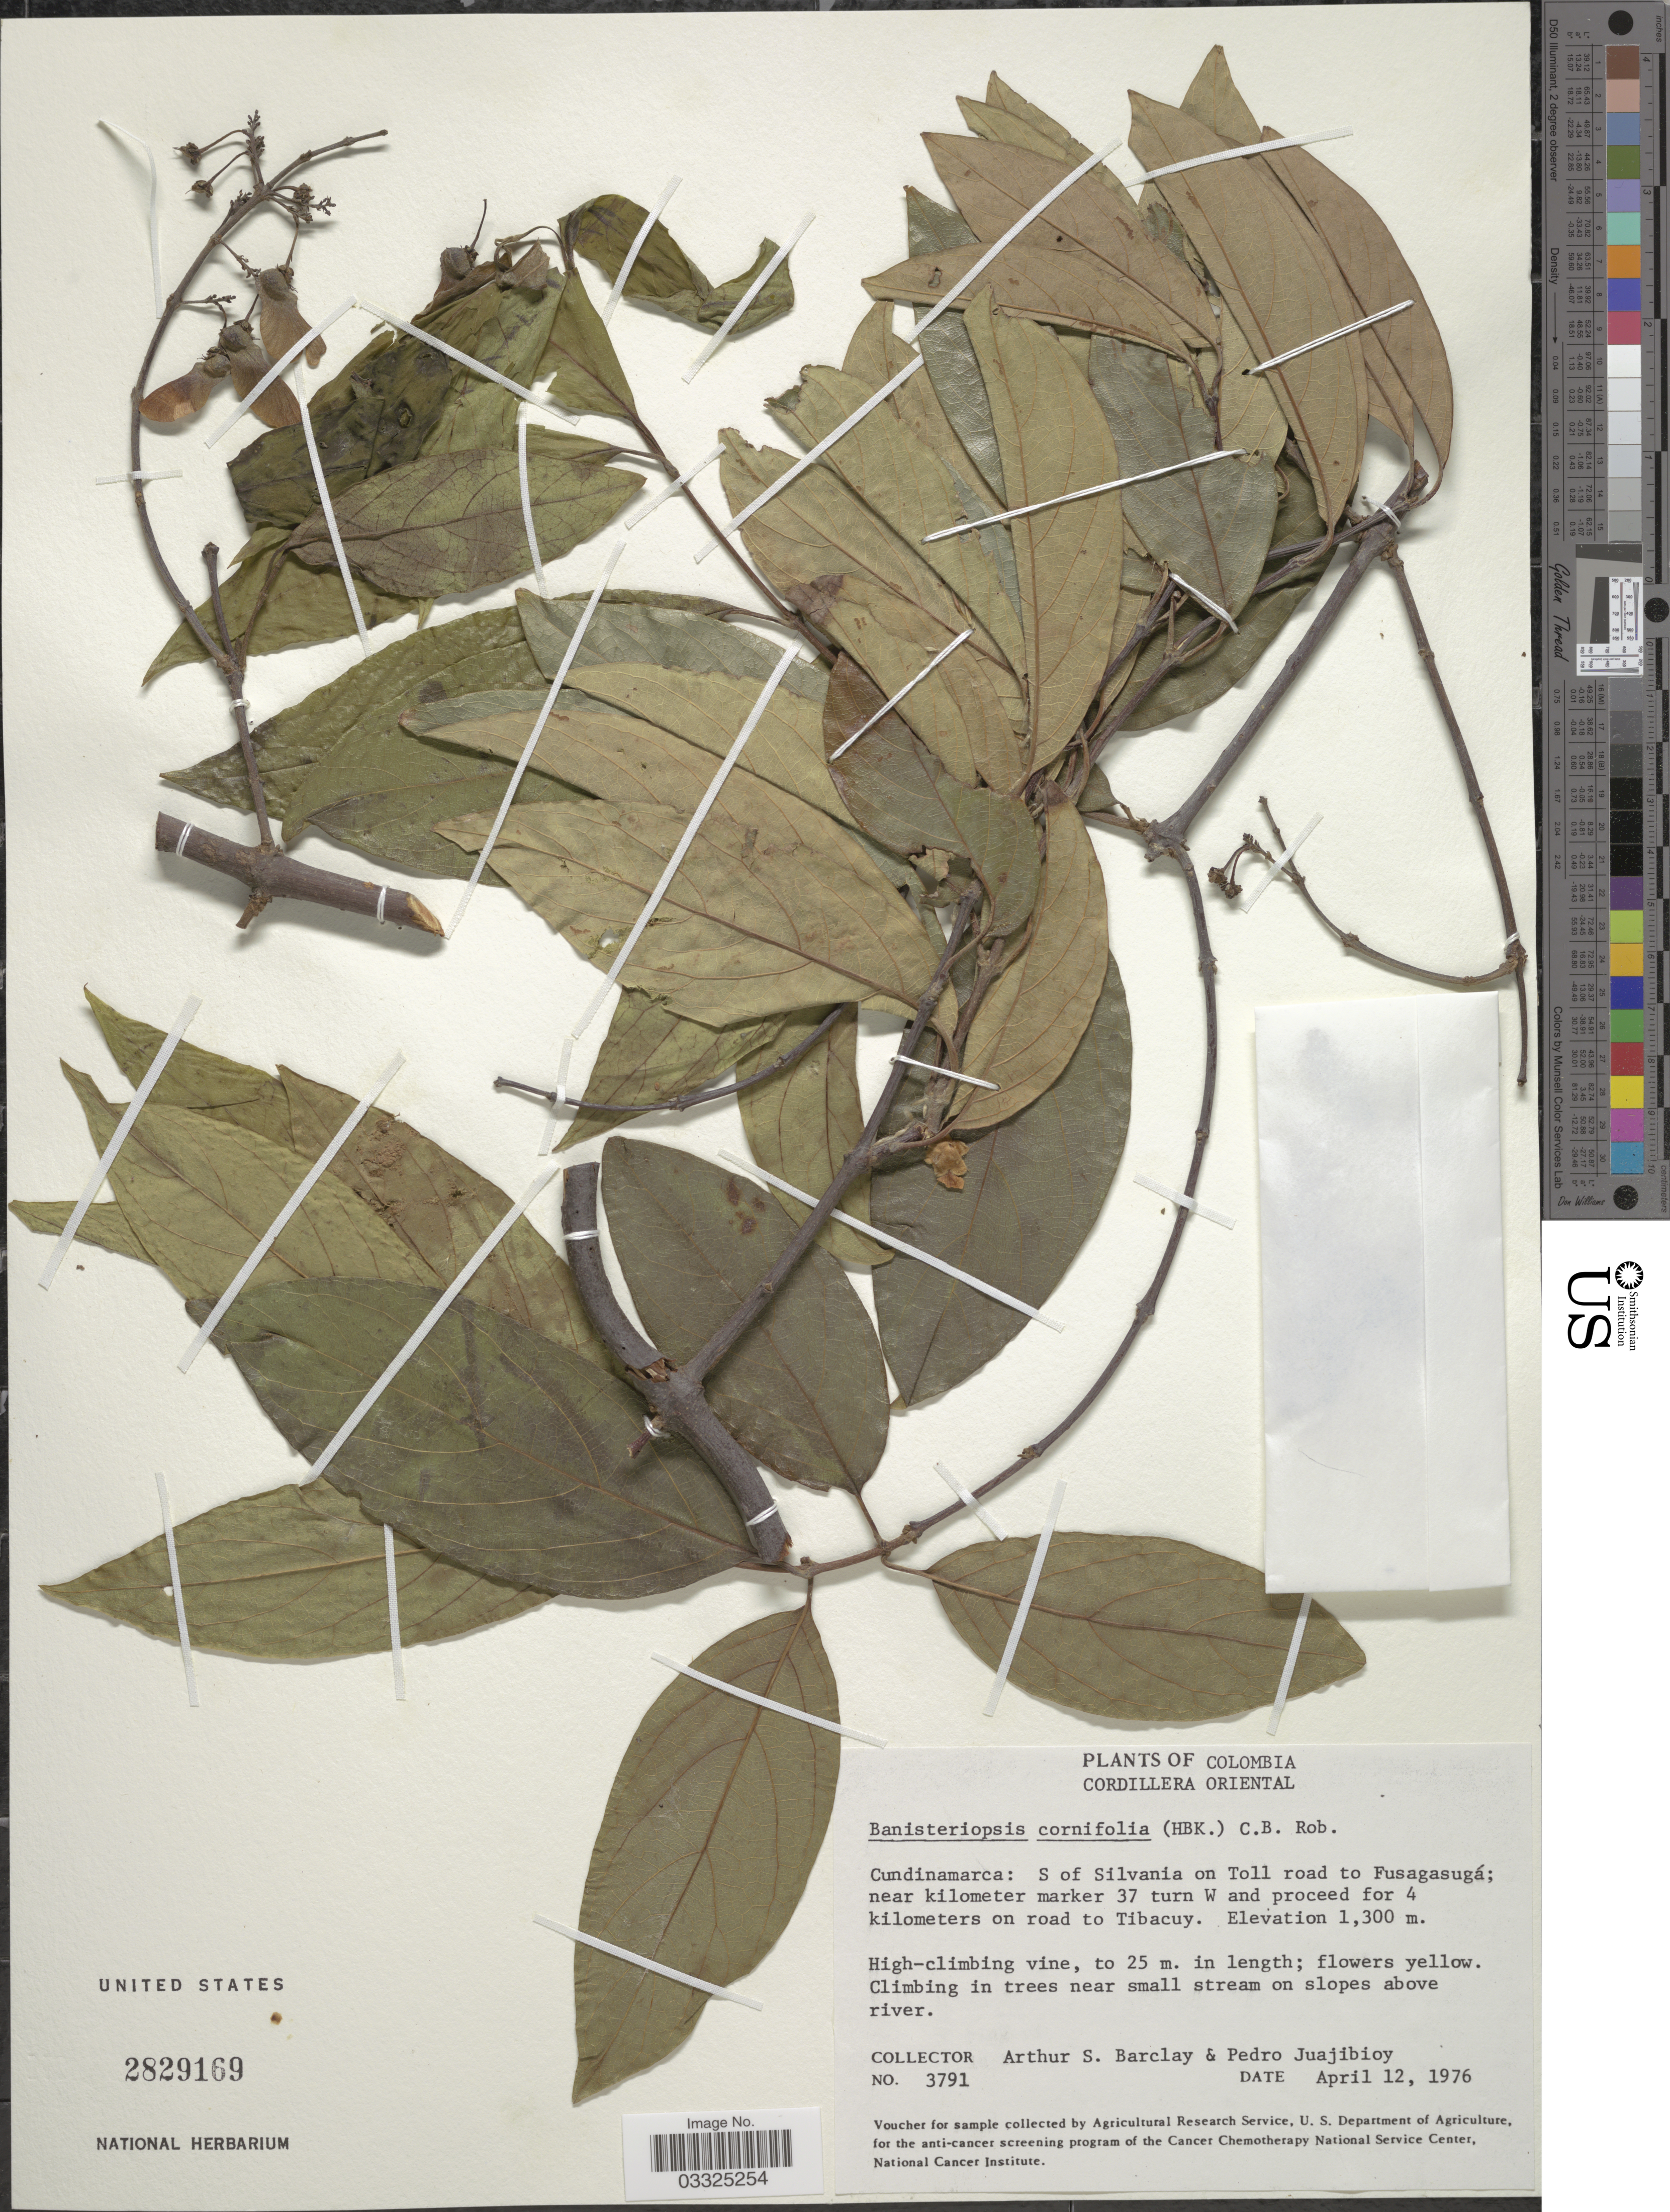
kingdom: Plantae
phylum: Tracheophyta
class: Magnoliopsida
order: Malpighiales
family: Malpighiaceae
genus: Bronwenia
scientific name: Bronwenia cornifolia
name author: (Kunth) W.R. Anderson & C. Davis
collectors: A. S. Barclay & P. Juajibioy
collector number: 3791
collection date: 1976-04-12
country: Colombia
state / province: Cundinamarca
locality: Cordillera Oriental. S of Silvania on Toll road to Fusagasugá; near kilometer marker 37 turn W and proceed for 4 kilometers on road to Tibacuy.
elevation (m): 1300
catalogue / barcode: US 2829169